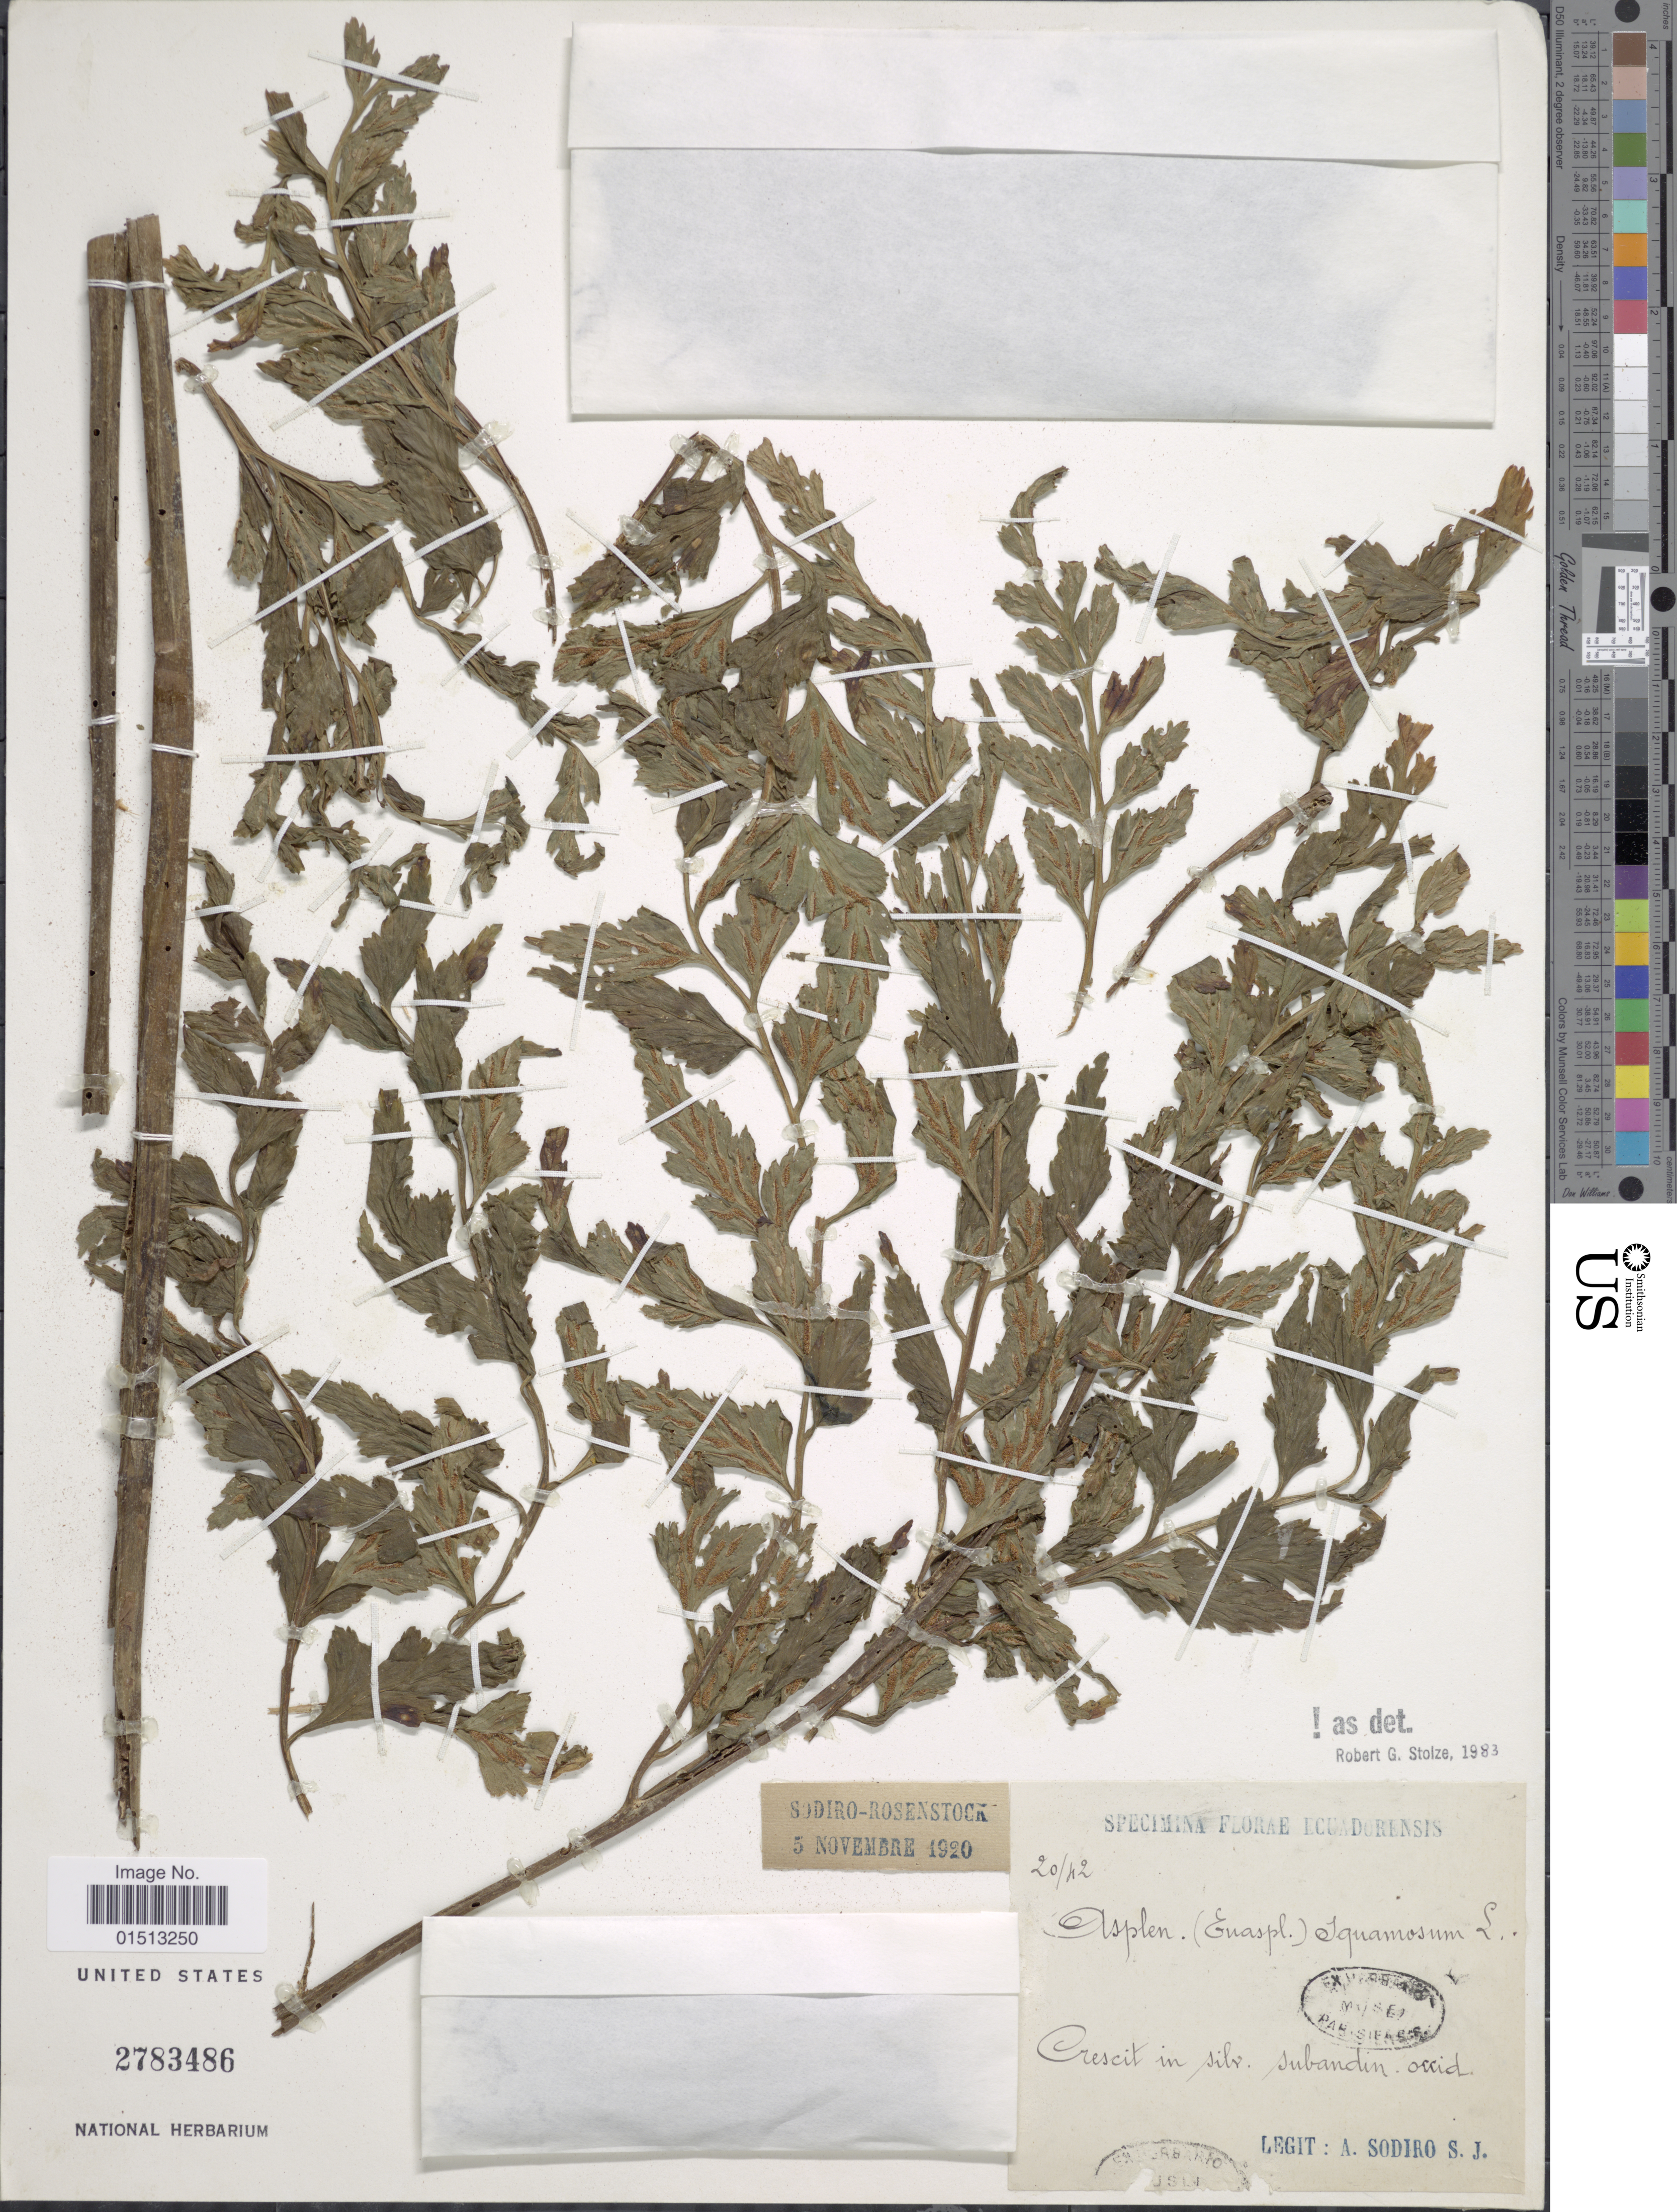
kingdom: Plantae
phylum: Tracheophyta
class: Polypodiopsida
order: Polypodiales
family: Aspleniaceae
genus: Asplenium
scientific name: Asplenium squamosum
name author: L.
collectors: A. Sodiro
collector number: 20/42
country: Ecuador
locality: Crescit in silv. subandin. occid.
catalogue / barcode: US 2783486